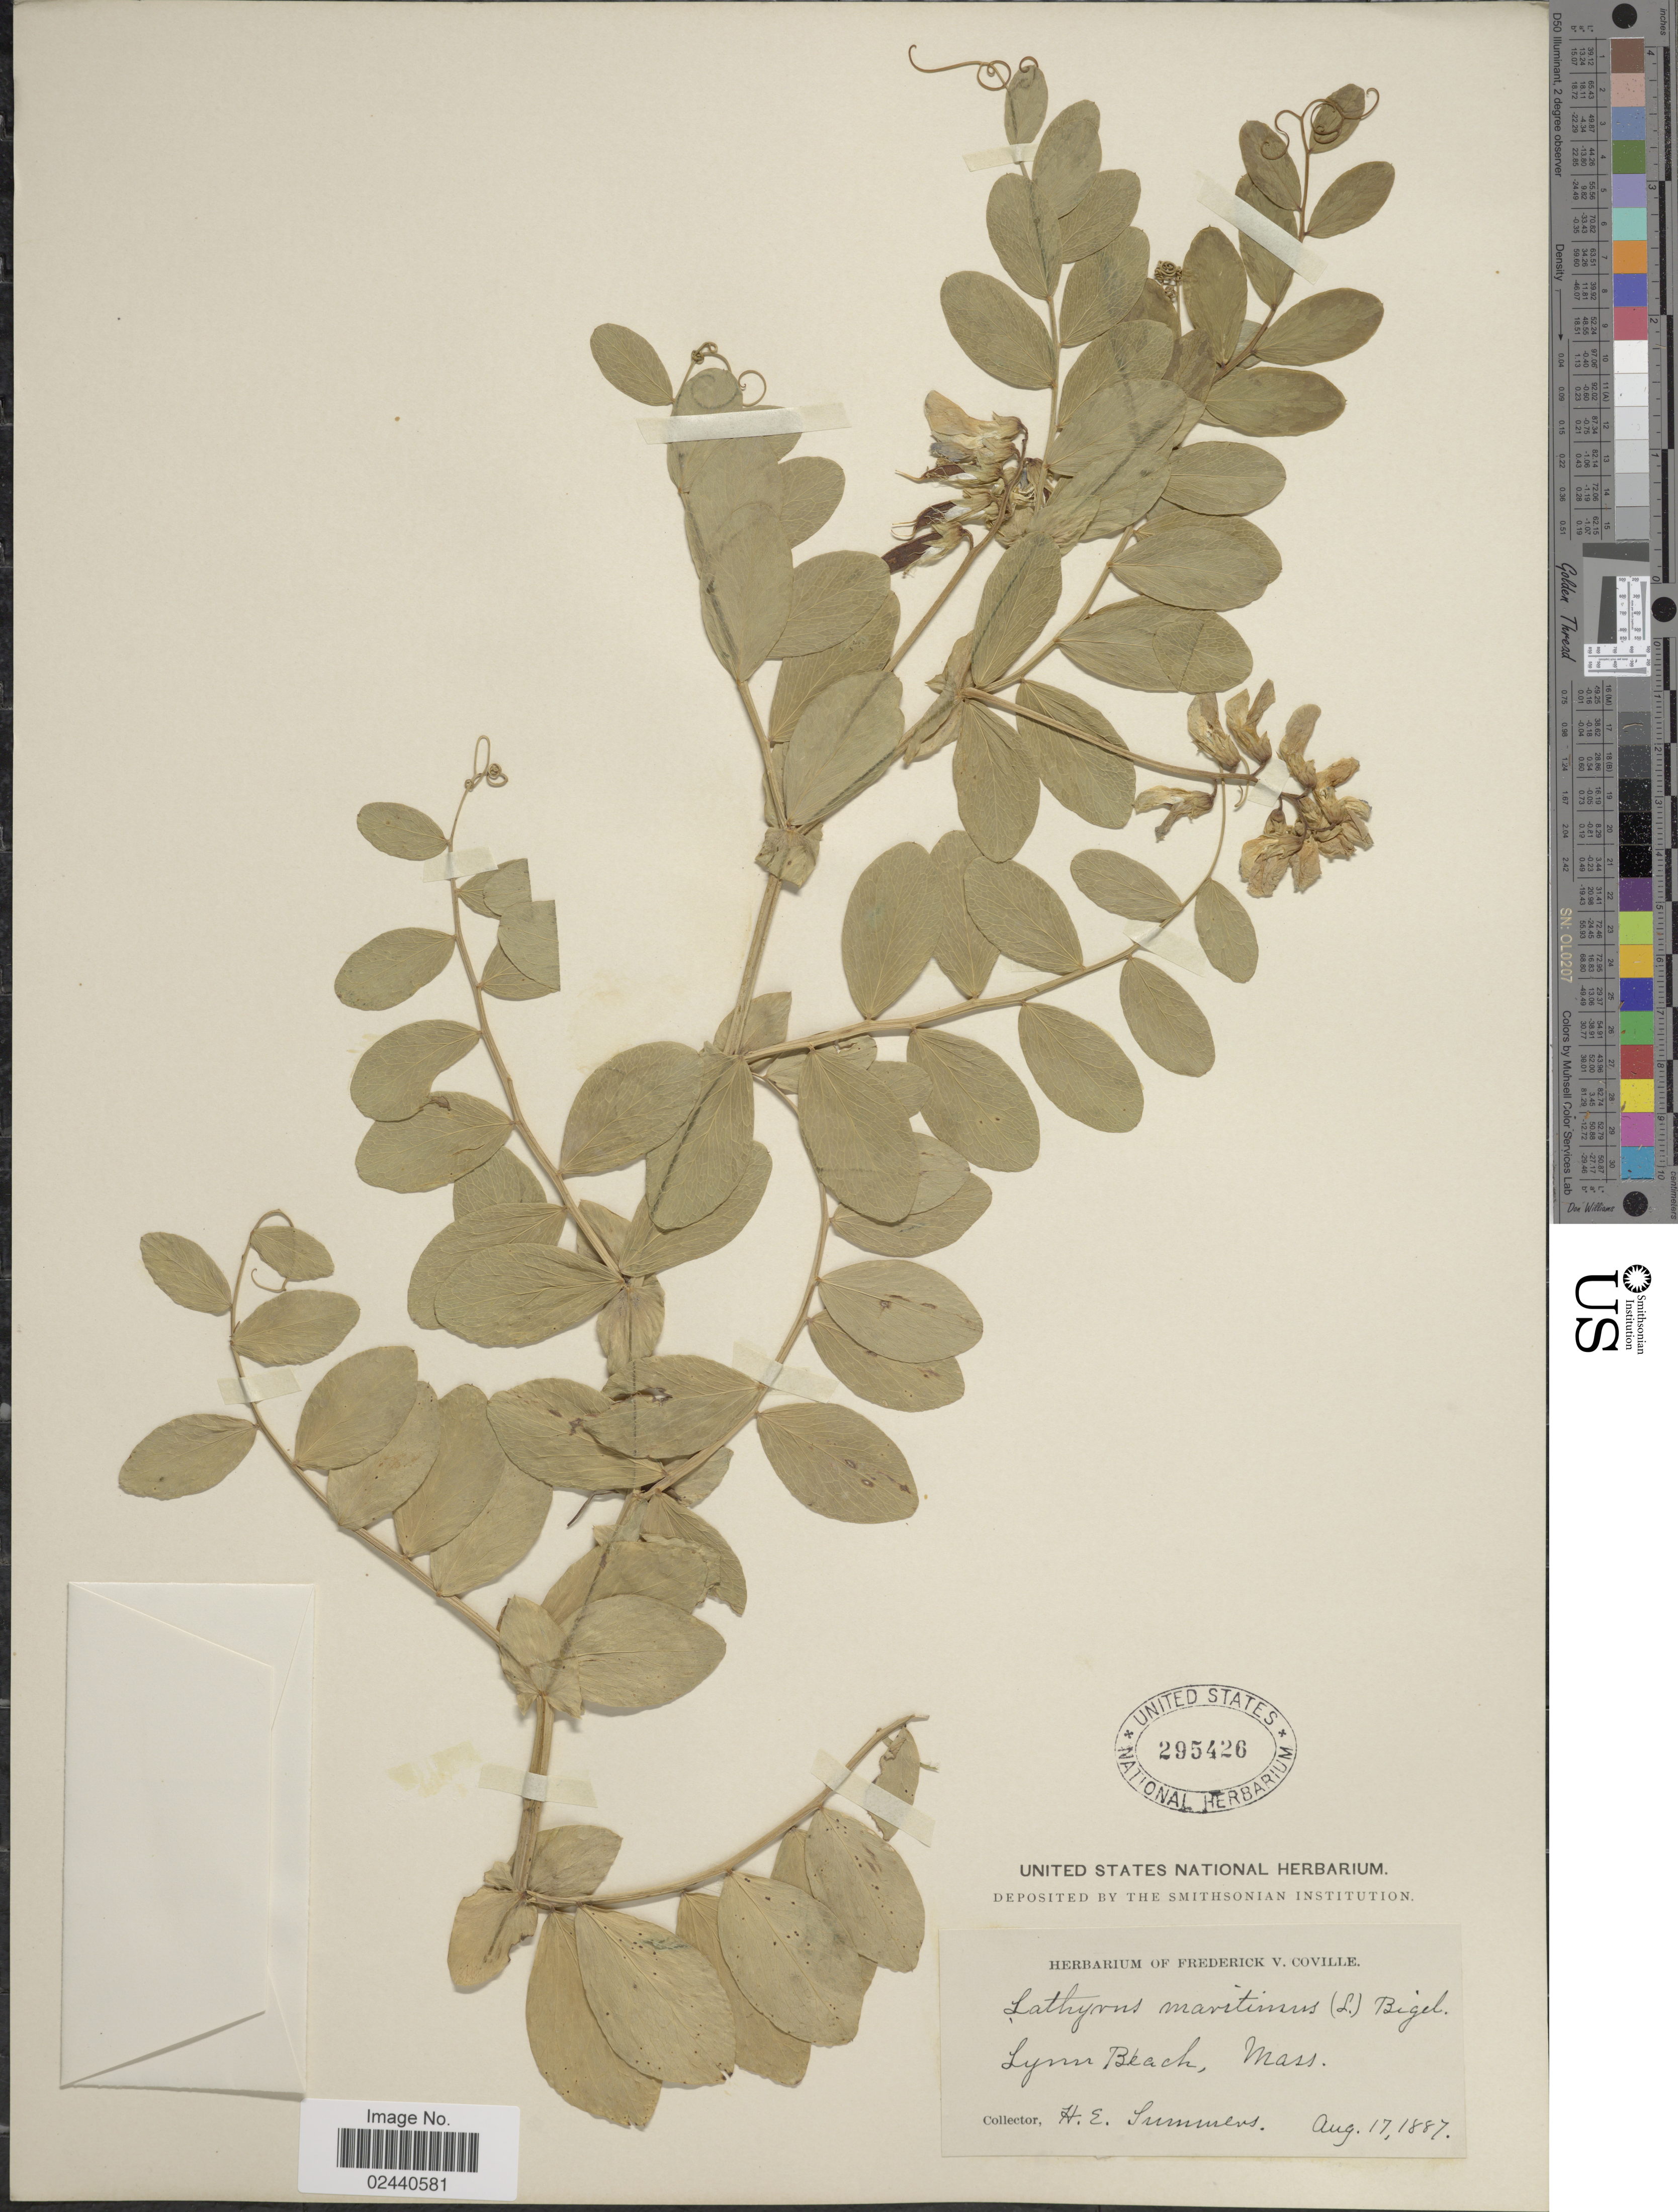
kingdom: Plantae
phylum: Tracheophyta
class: Magnoliopsida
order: Fabales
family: Fabaceae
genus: Lathyrus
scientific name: Lathyrus japonicus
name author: Willd.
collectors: H. Summers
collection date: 1887-08-17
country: United States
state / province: Massachusetts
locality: Lynn Beach, Mass.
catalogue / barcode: US 295426